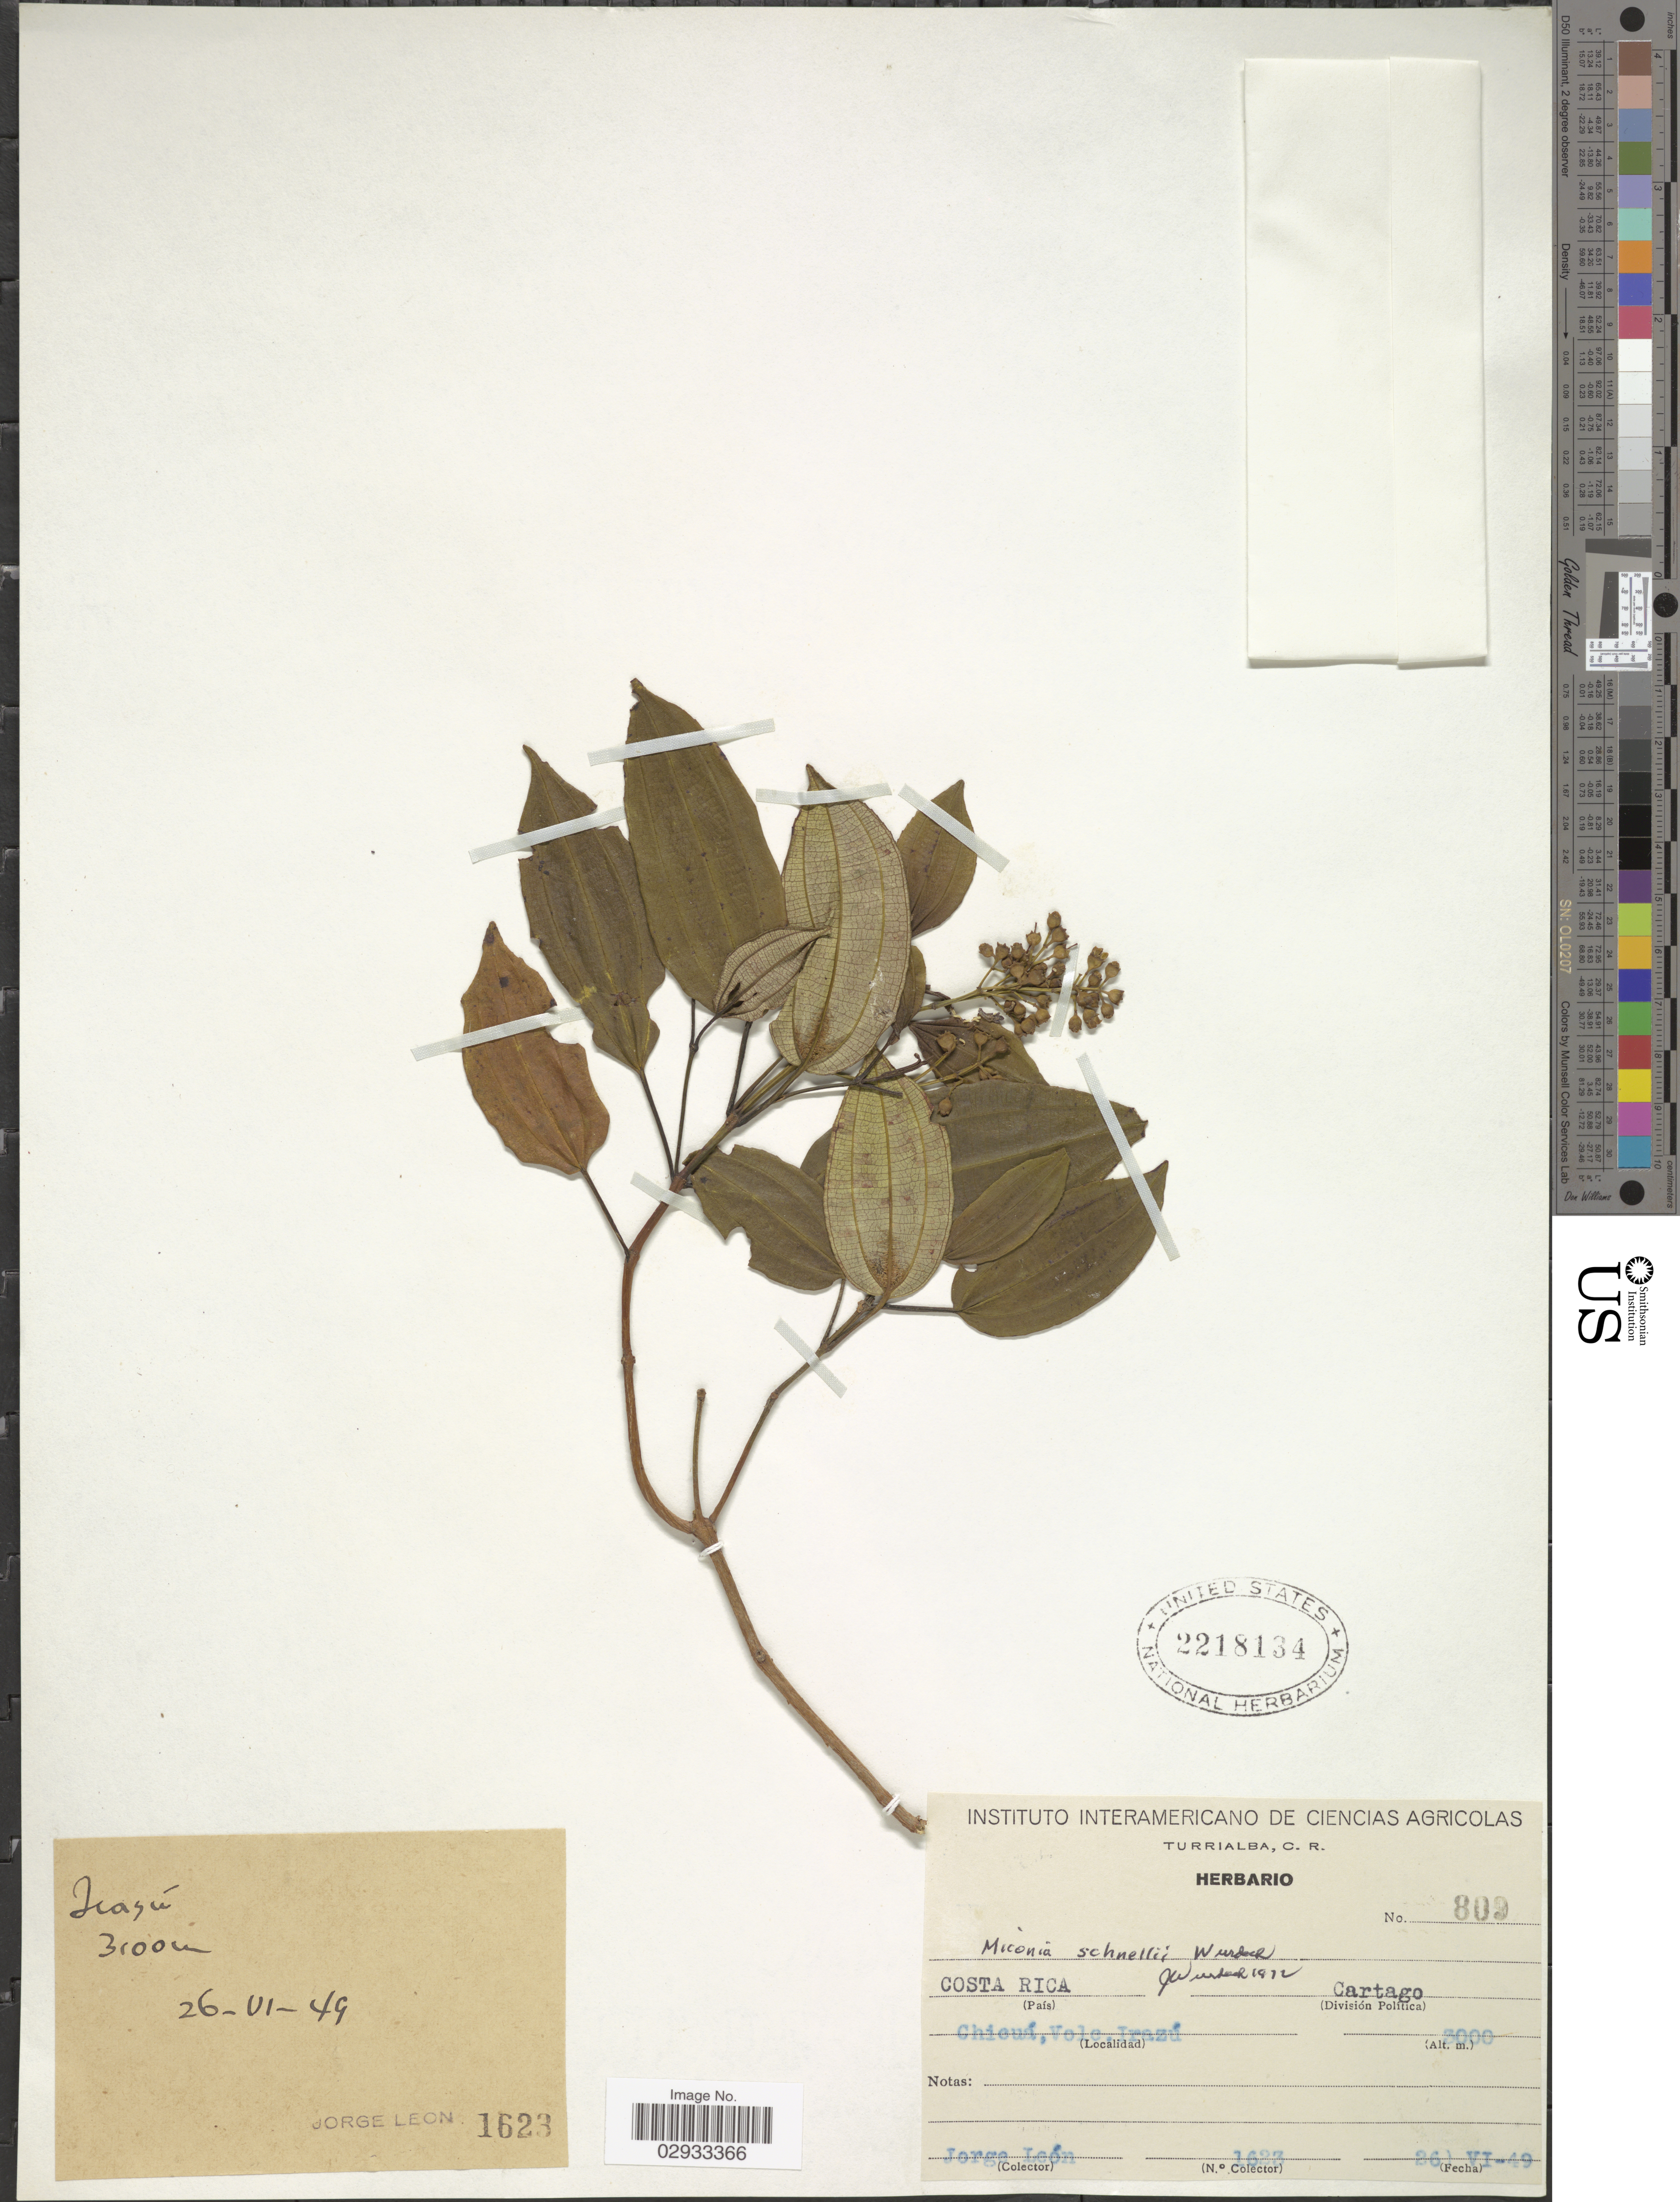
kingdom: Plantae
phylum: Tracheophyta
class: Magnoliopsida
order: Myrtales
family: Melastomataceae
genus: Miconia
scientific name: Miconia schnellii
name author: Wurdack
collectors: J. León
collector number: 1623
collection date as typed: Transcribed d/m/y: 26/6/49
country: Costa Rica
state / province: Cartago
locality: Chicuá, Volc. Irazú. Irazú.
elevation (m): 3000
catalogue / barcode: US 2218134